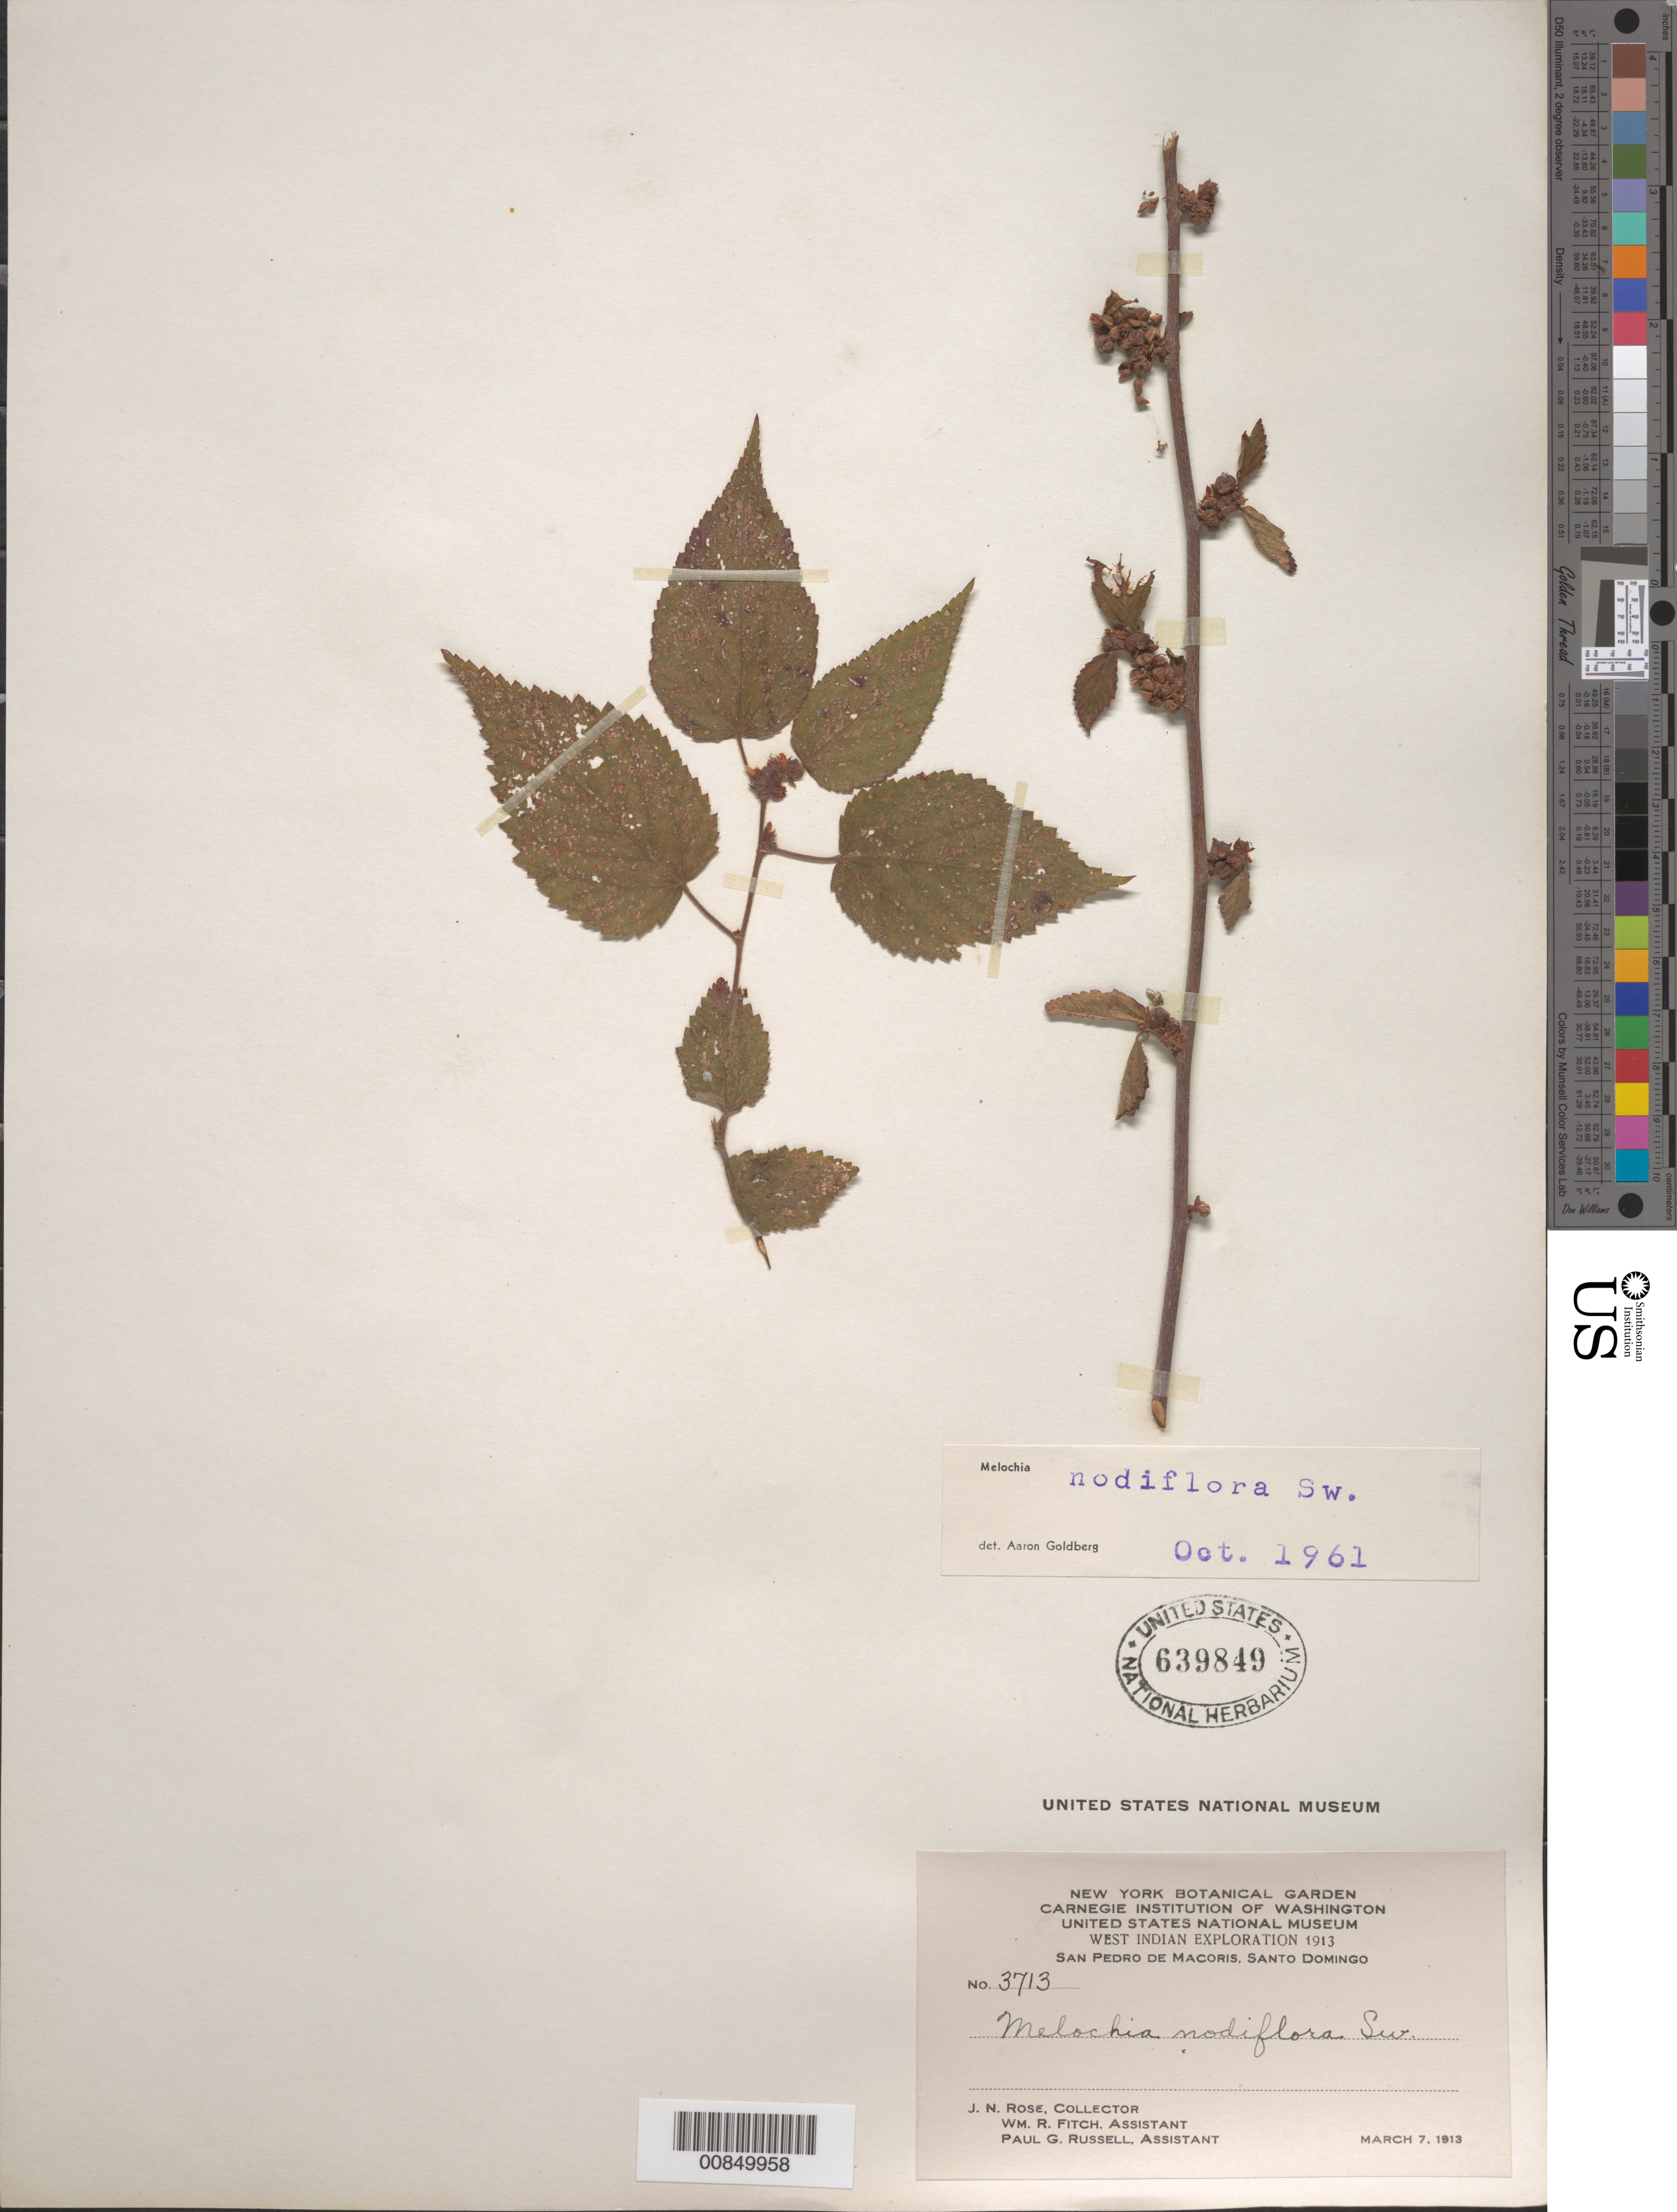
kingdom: Plantae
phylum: Tracheophyta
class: Magnoliopsida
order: Malvales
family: Malvaceae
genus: Melochia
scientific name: Melochia nodiflora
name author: Sw.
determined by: Goldberg, Aaron, (US), NMNH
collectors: J. N. Rose, W. R. Fitch & P. G. Russell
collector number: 3713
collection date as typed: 07 Mar 1913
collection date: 1913-03-07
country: Dominican Republic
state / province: San Pedro de Macoris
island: Hispaniola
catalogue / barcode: US 639849